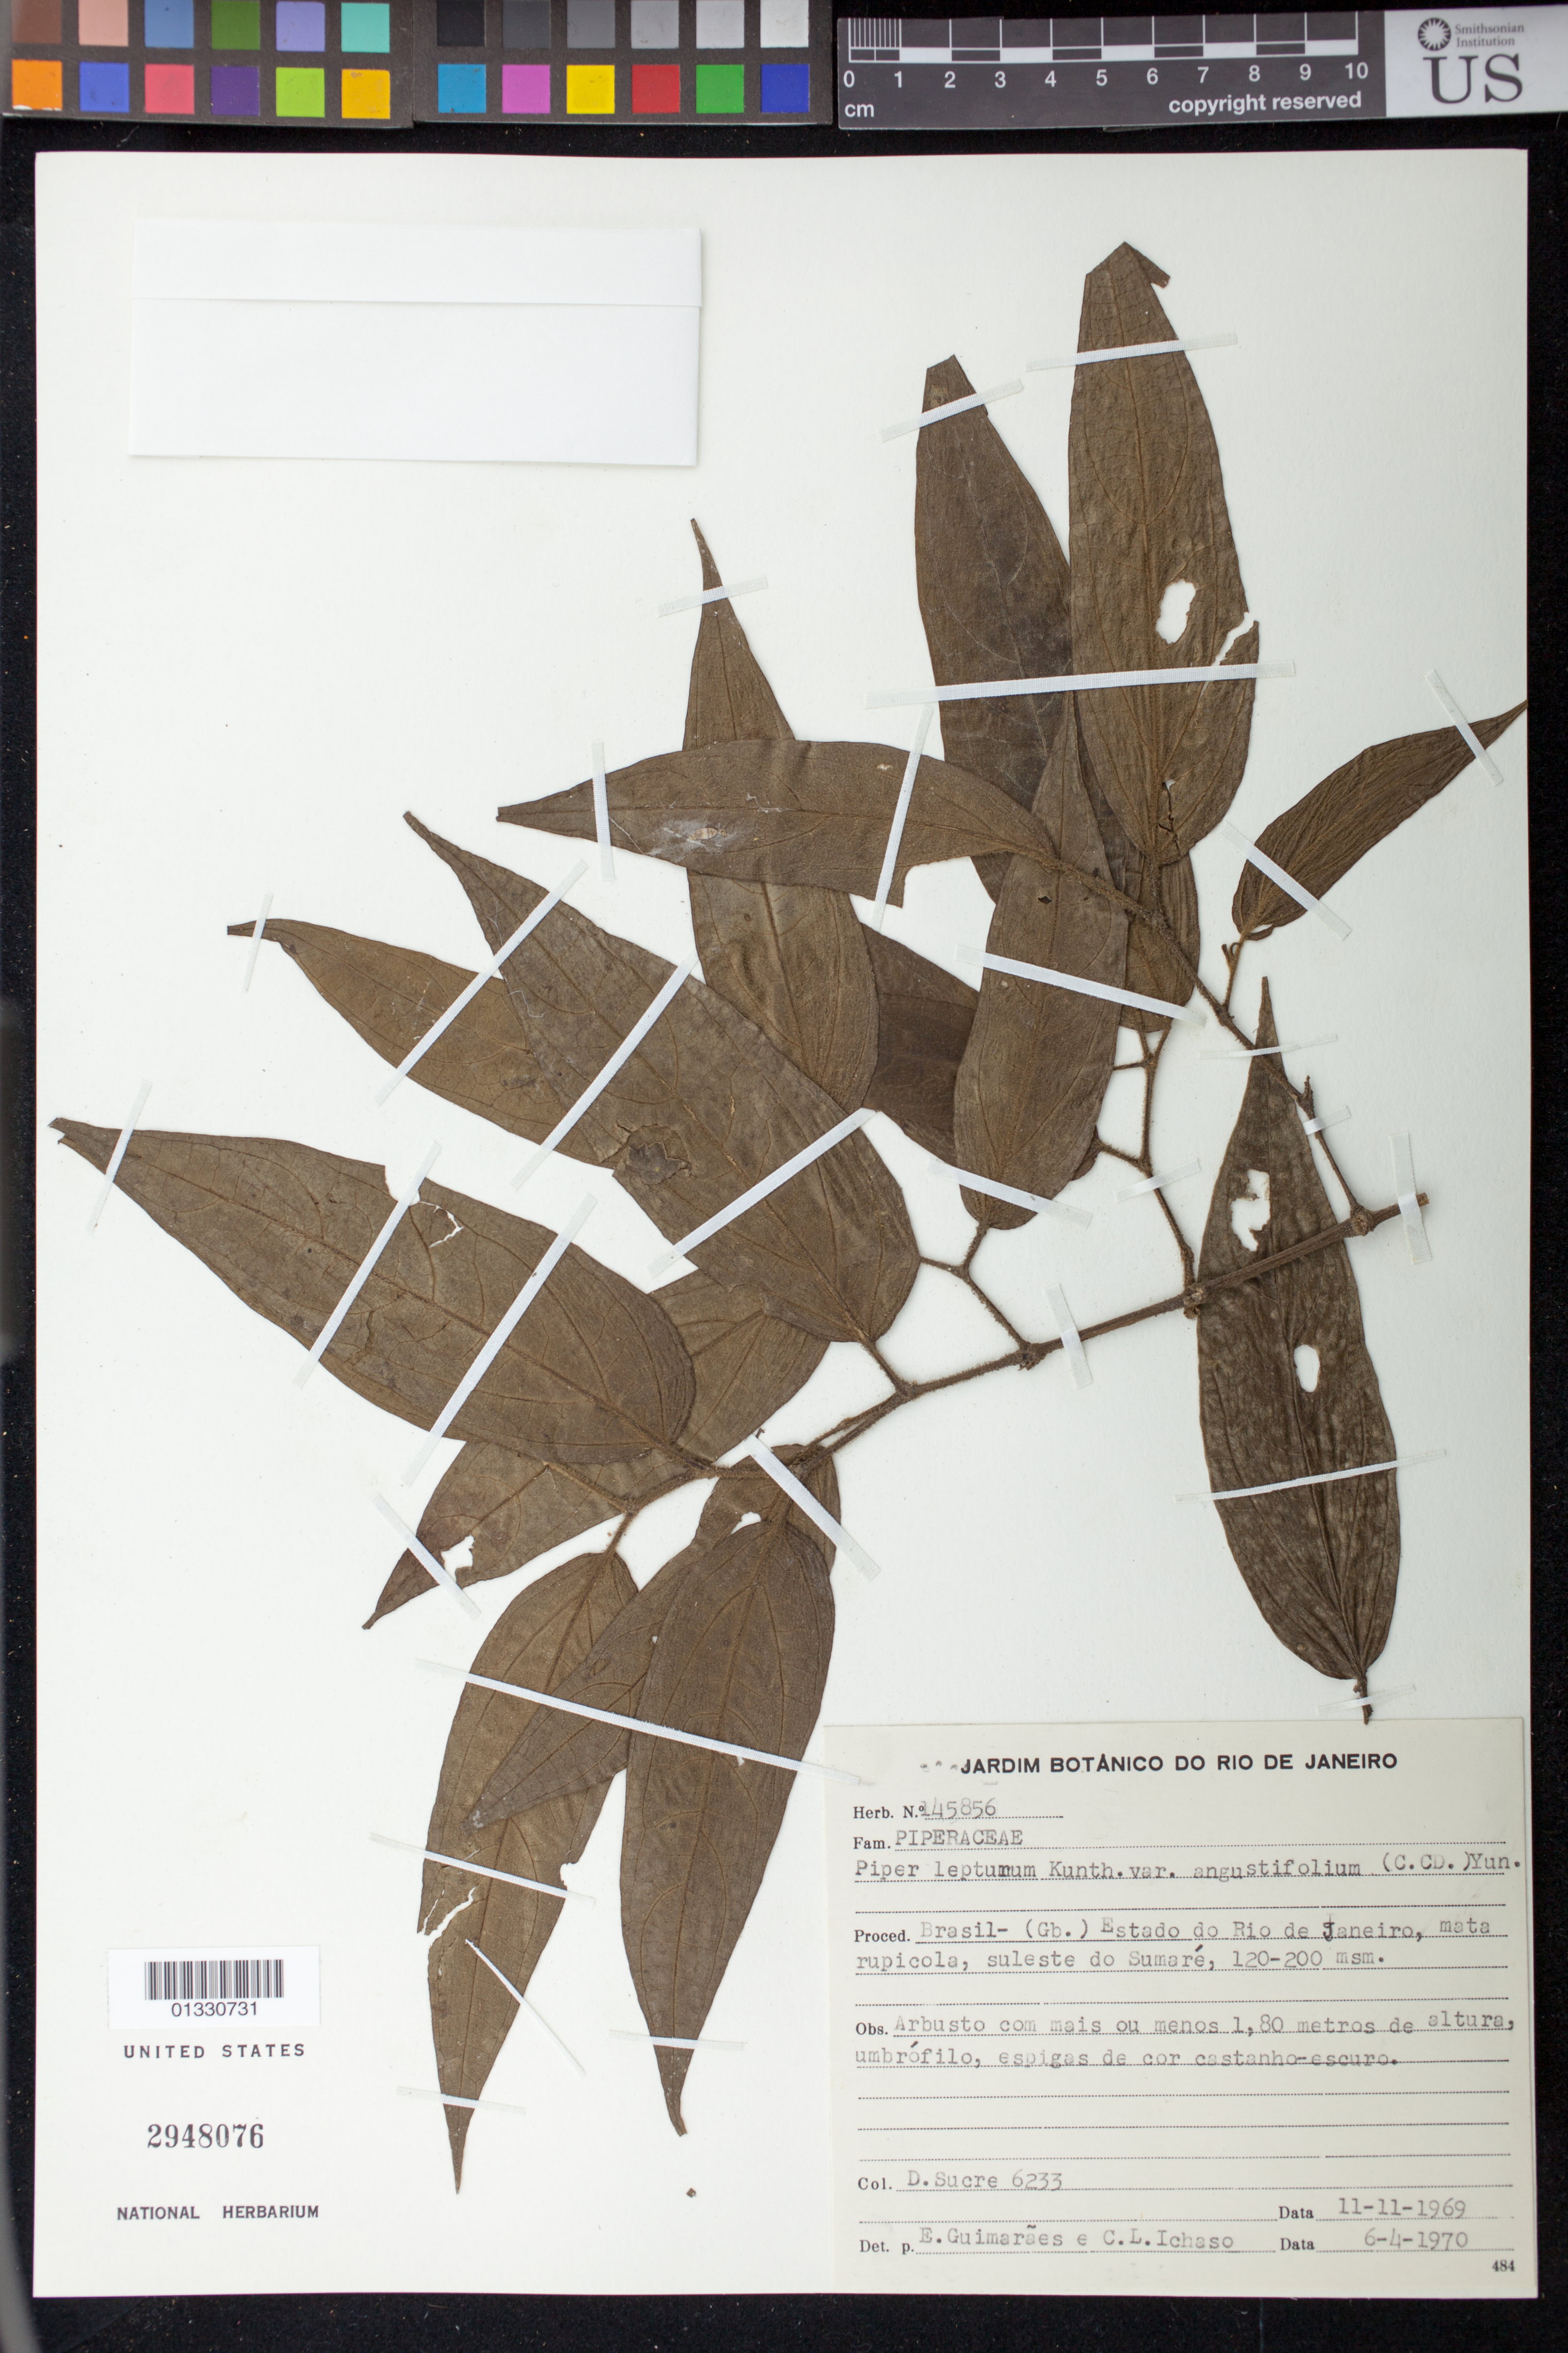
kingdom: Plantae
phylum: Tracheophyta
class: Magnoliopsida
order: Piperales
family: Piperaceae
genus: Piper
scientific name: Piper lepturum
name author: Kunth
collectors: D. Sucre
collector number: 6233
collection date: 1969-11-11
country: Brazil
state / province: Rio de Janeiro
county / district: Rio de Janeiro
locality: Selueste do Sumaré.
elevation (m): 120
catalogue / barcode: US 2948076